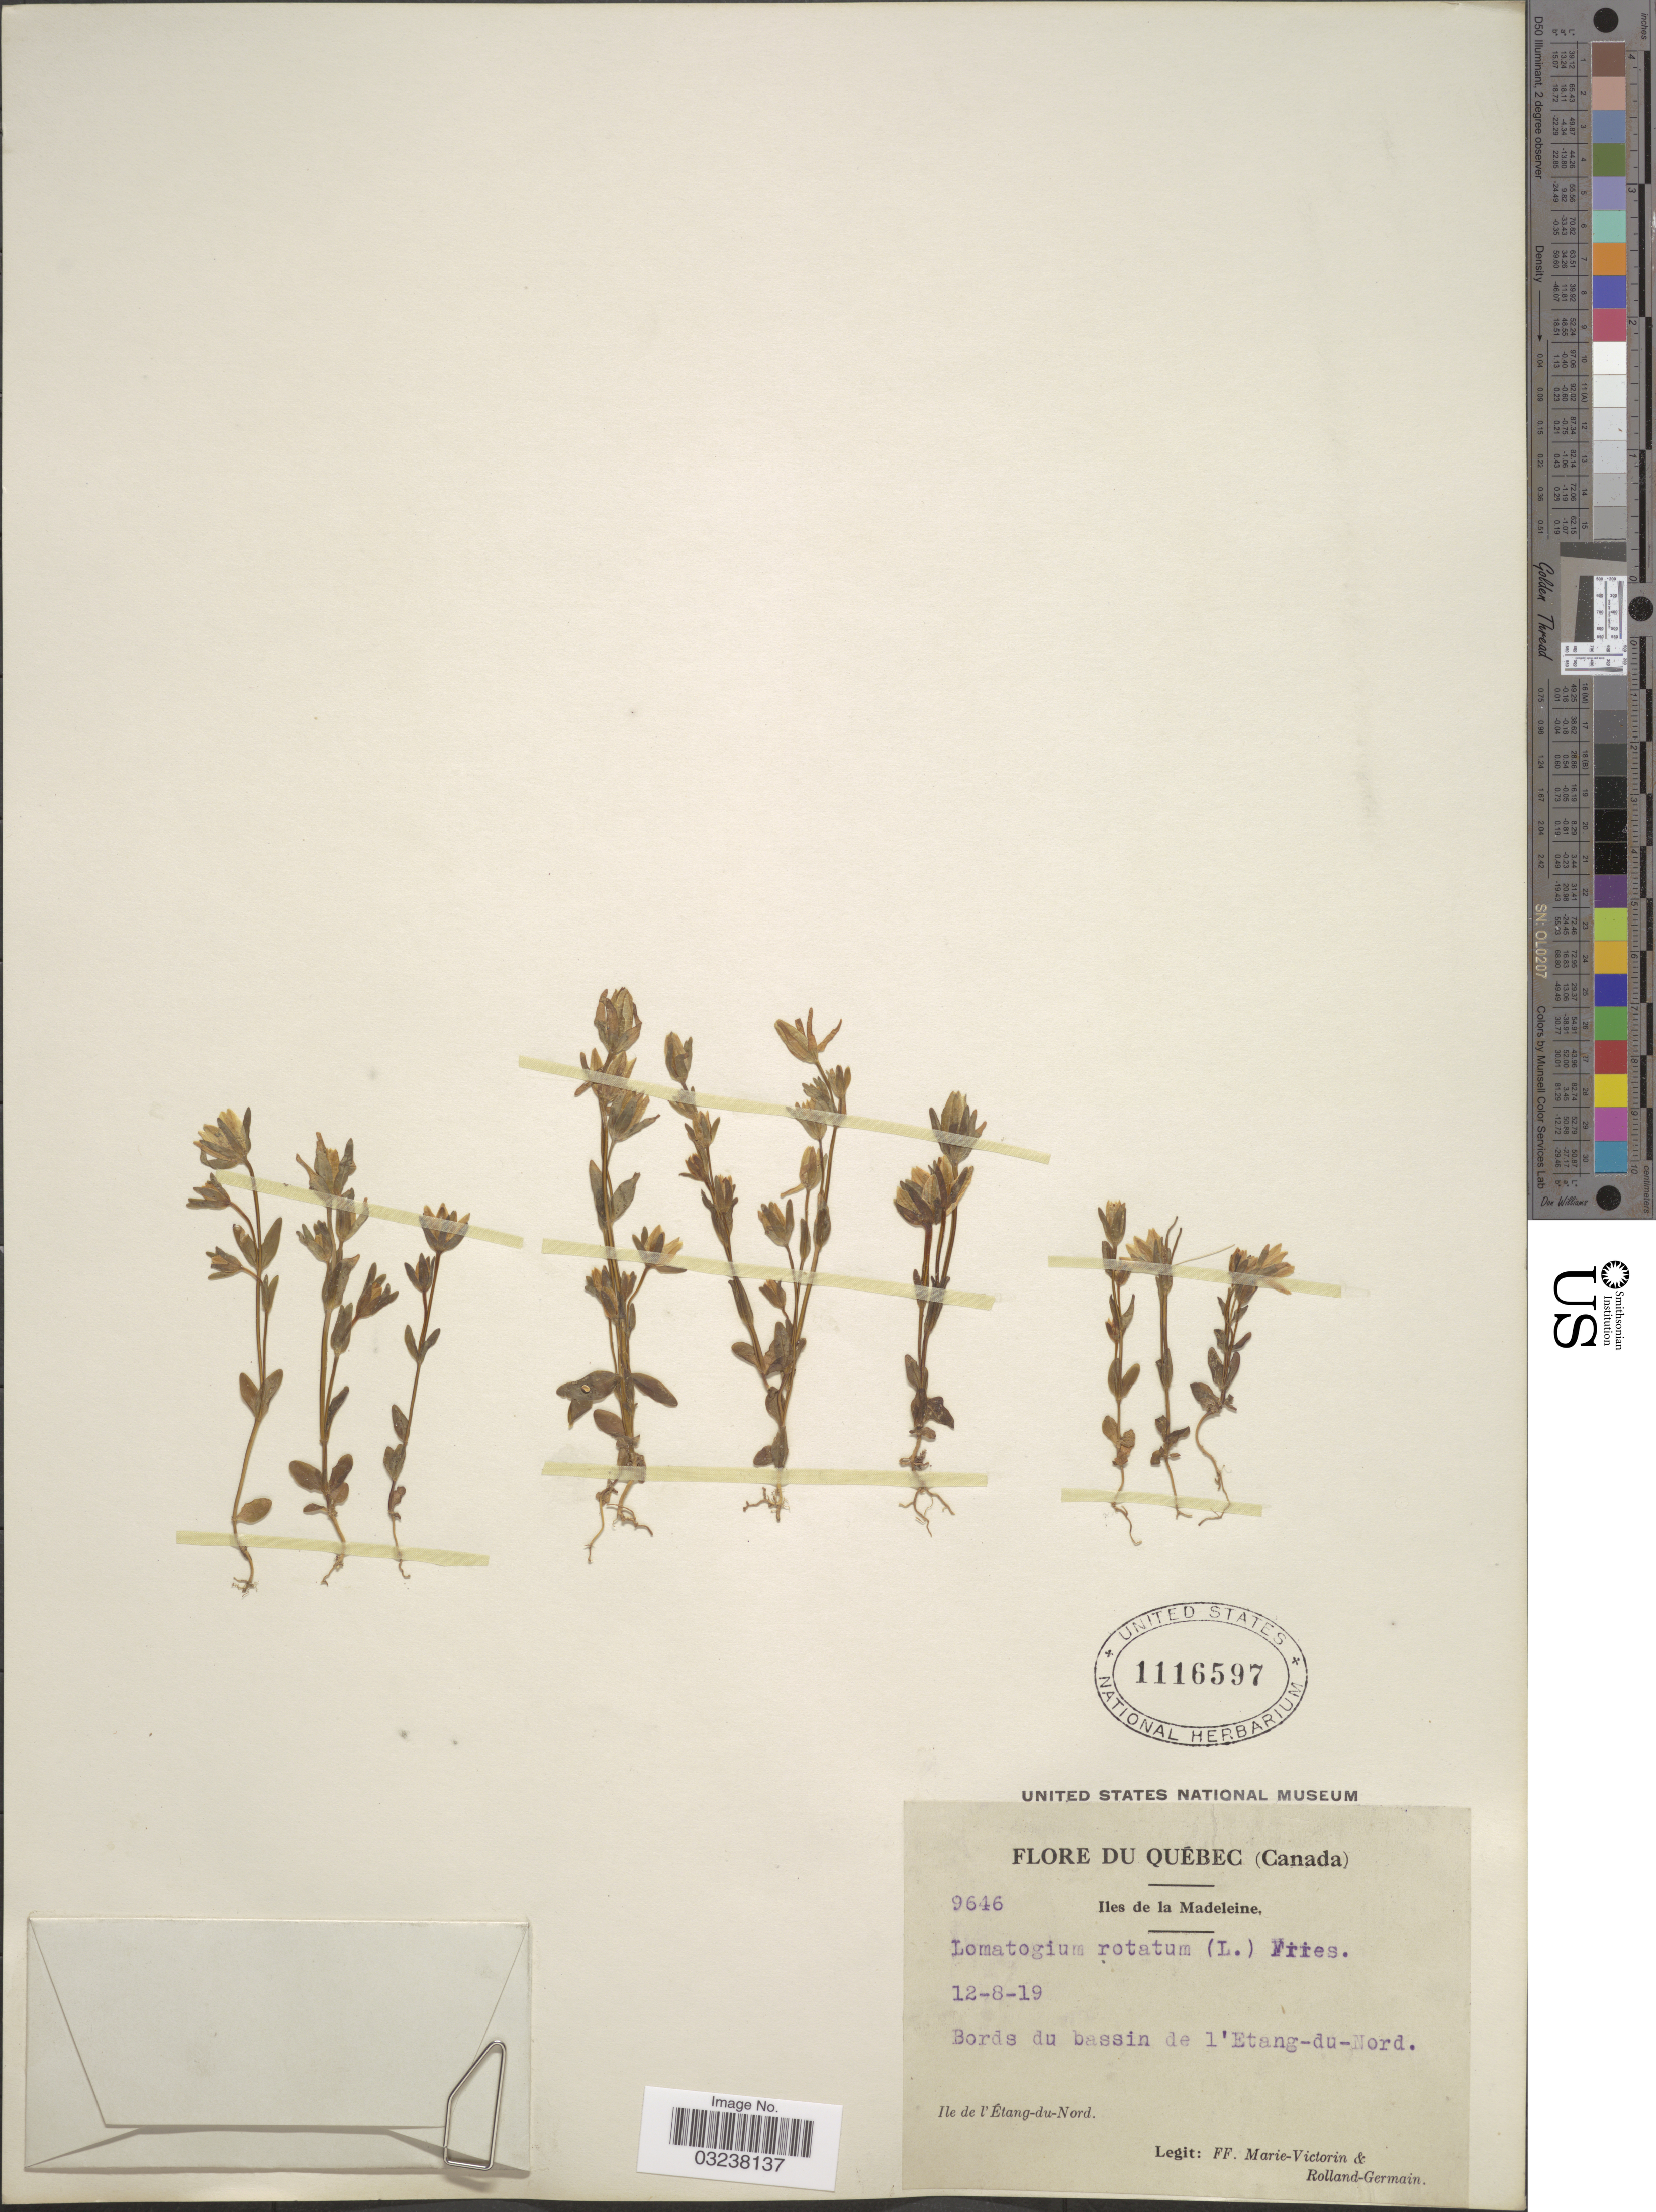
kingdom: Plantae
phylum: Tracheophyta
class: Magnoliopsida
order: Gentianales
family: Gentianaceae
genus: Lomatogonium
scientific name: Lomatogonium rotatum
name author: (L.) Fr.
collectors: F. Marie-Victorin & Rolland-Germain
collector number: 9646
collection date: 1919-08-12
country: Canada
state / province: Quebec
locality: Iles de la Madeleine. Bords du bassin de l'Etang-du-Nord. Ile de l'Etang-du-Nord.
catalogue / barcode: US 1116597